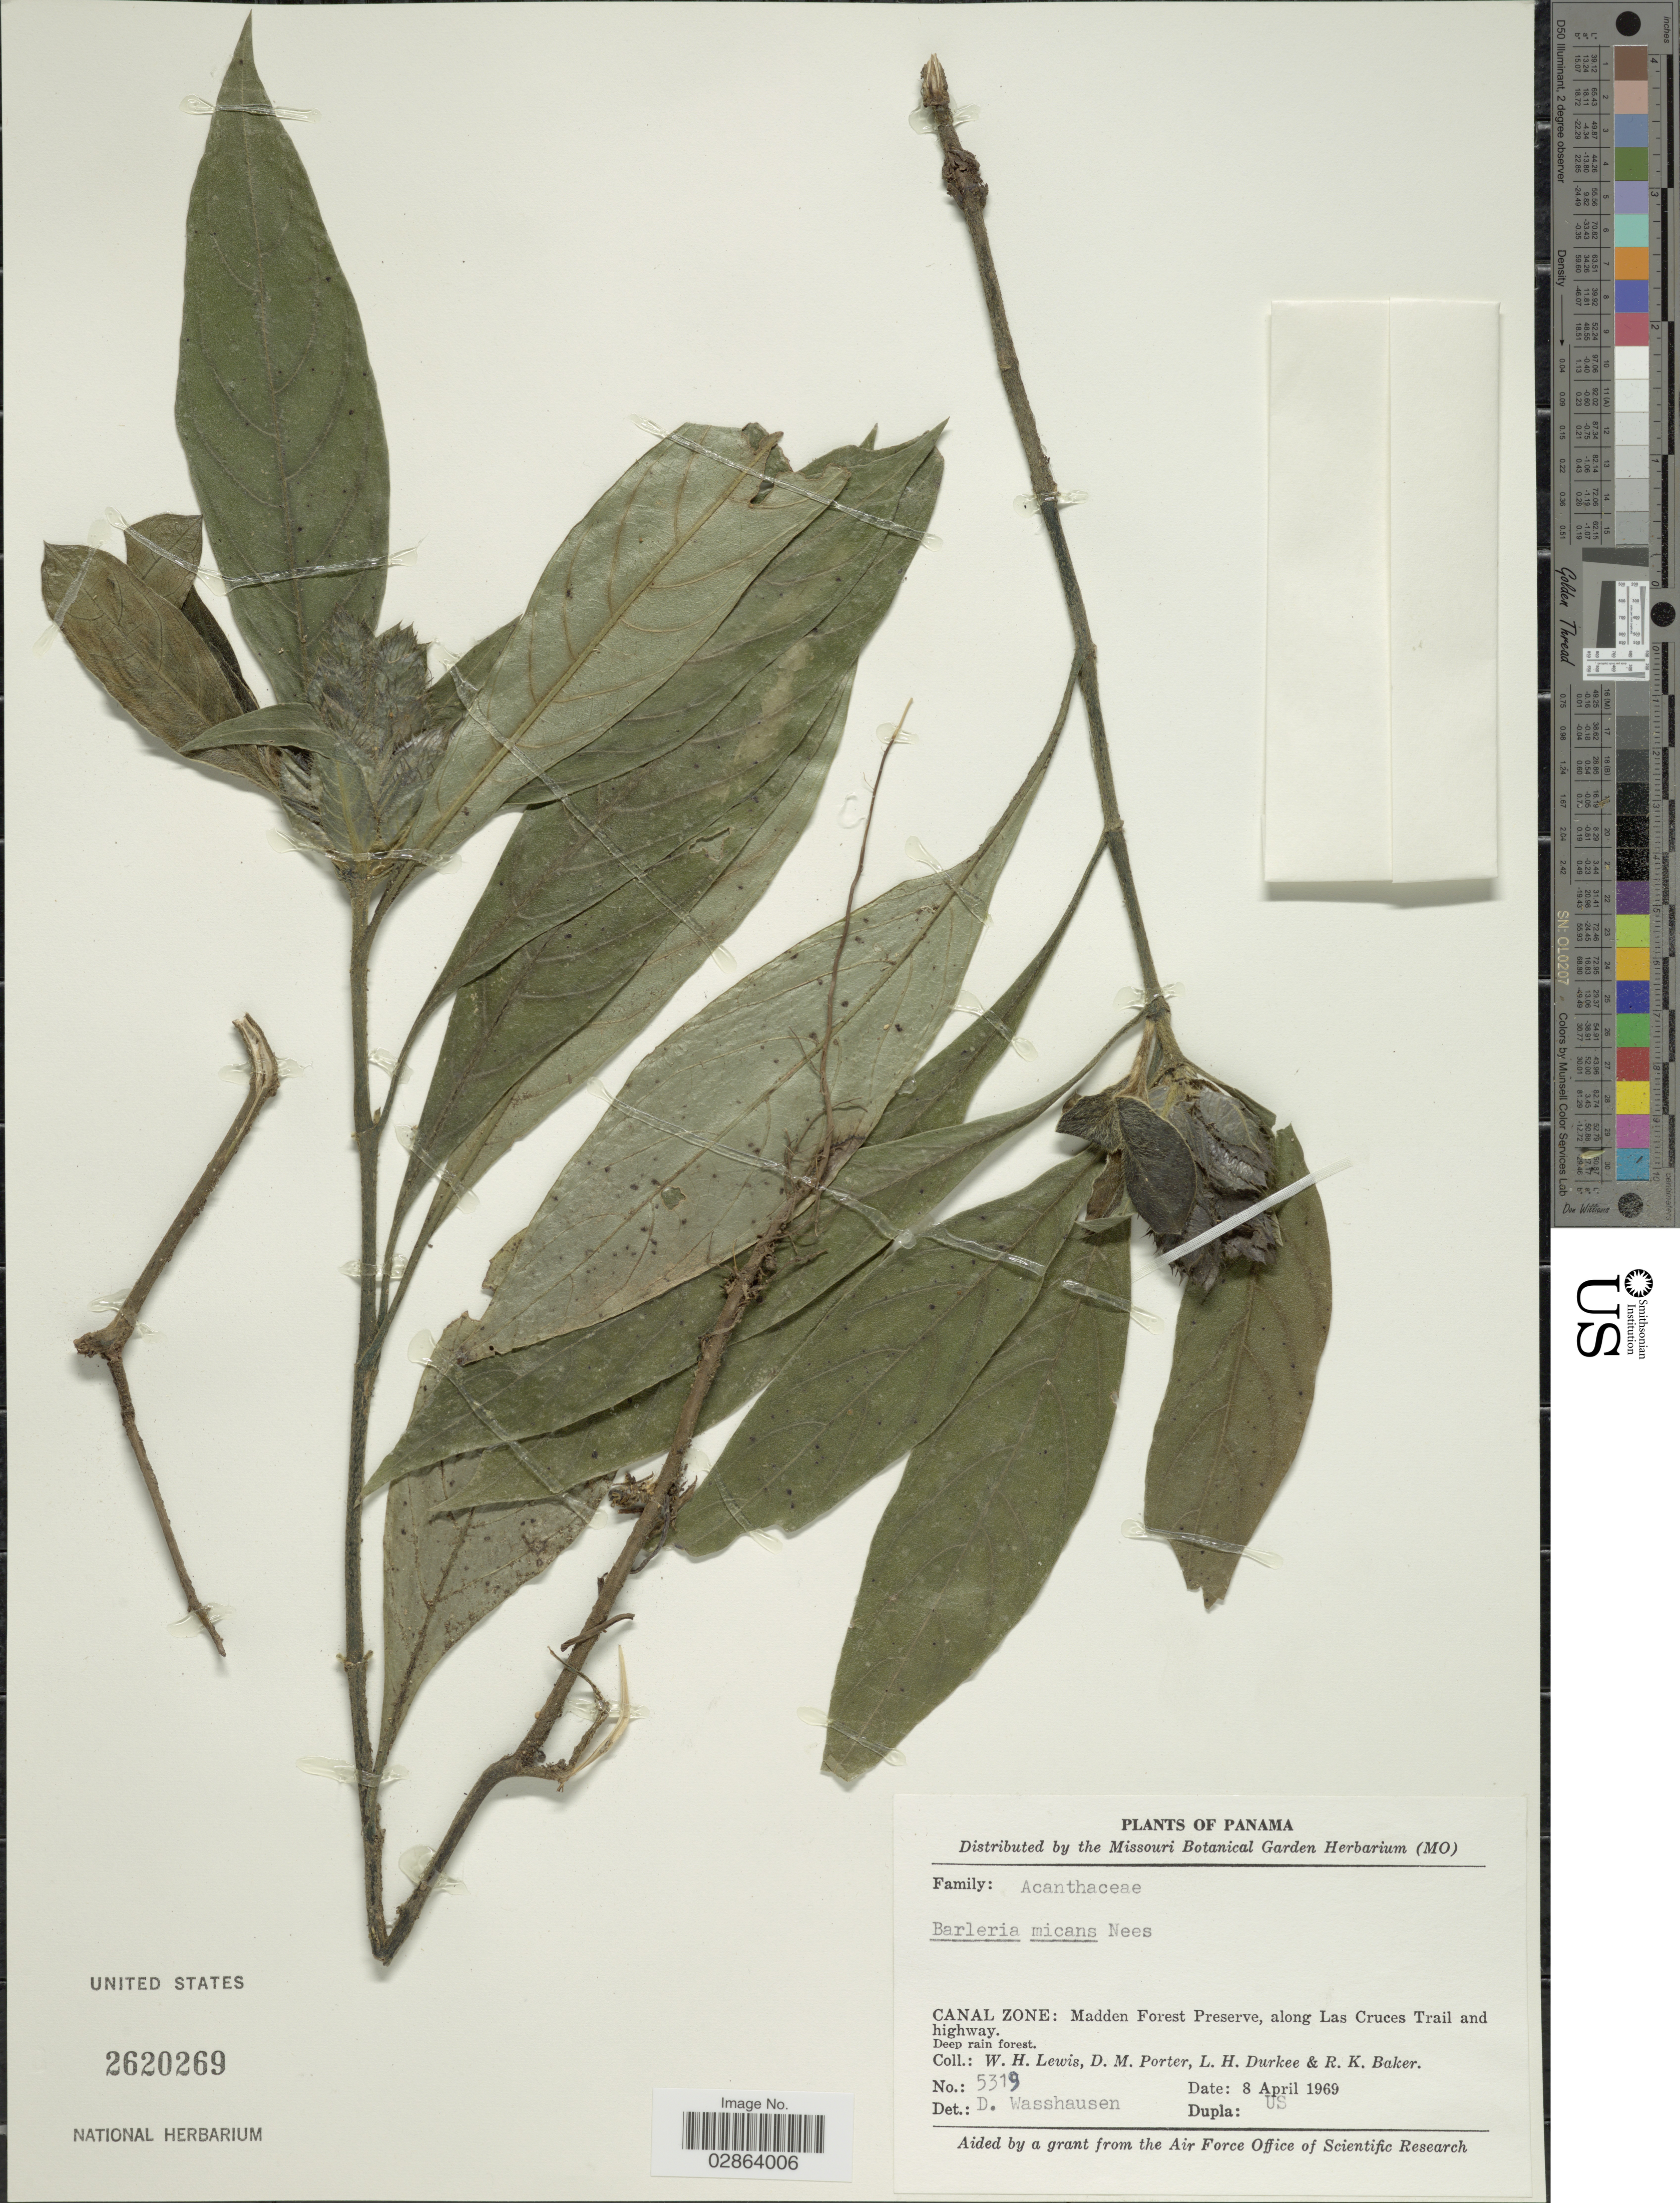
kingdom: Plantae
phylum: Tracheophyta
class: Magnoliopsida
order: Lamiales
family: Acanthaceae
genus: Barleria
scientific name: Barleria oenotheroides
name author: Dum. Cours.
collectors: W. H. Lewis, D. Porter, L. H. Durkee & R. K. Baker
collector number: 5319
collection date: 1969-04-08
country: Panama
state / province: Colón / Panamá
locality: Canal Zone: Madden Forest Preserve, along Las Cruces Trail and highway.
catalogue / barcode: US 2620269